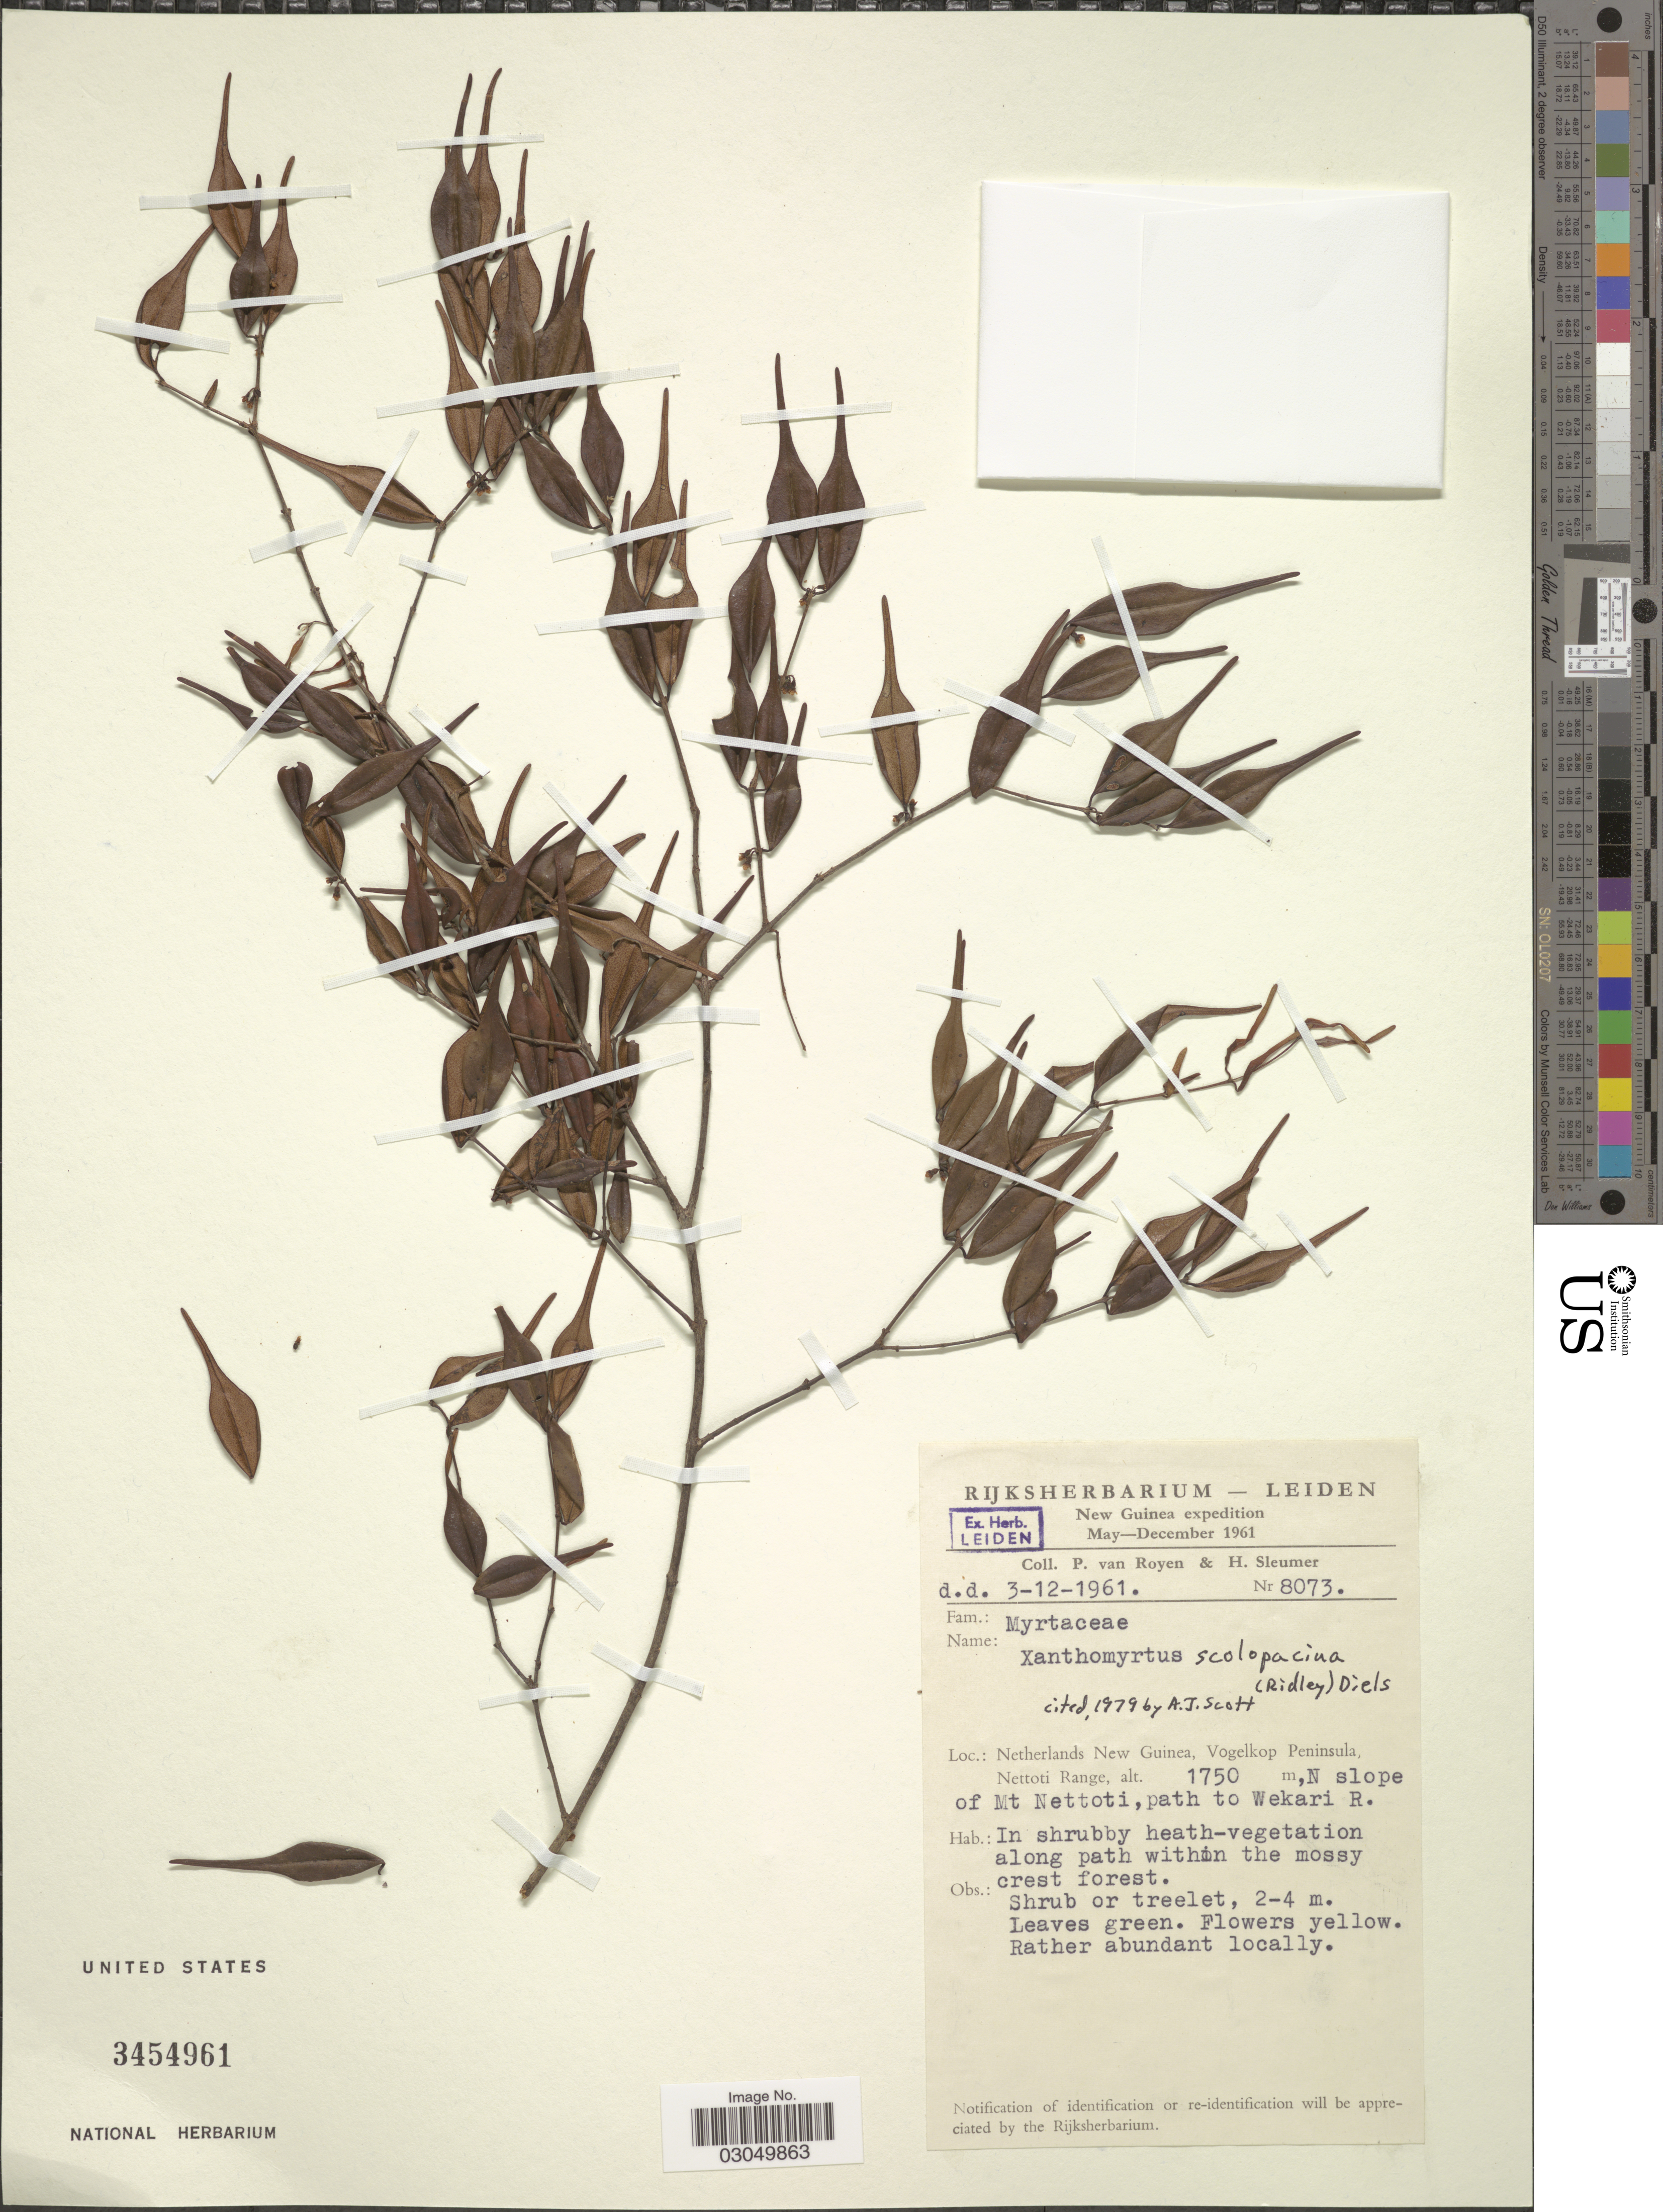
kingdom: Plantae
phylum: Tracheophyta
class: Magnoliopsida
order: Myrtales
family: Myrtaceae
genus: Xanthomyrtus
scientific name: Xanthomyrtus scolopacina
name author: (Ridl.) Diels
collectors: P. van Royen & H. O. Sleumer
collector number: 8073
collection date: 1961-12-03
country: Indonesia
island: New Guinea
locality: New Guinea. Netherlands New Guinea, Vogelkop Peninsula, Nettoti Range. N slope of Mt Nettoti, path to Wekari R.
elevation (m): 1750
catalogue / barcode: US 3454961